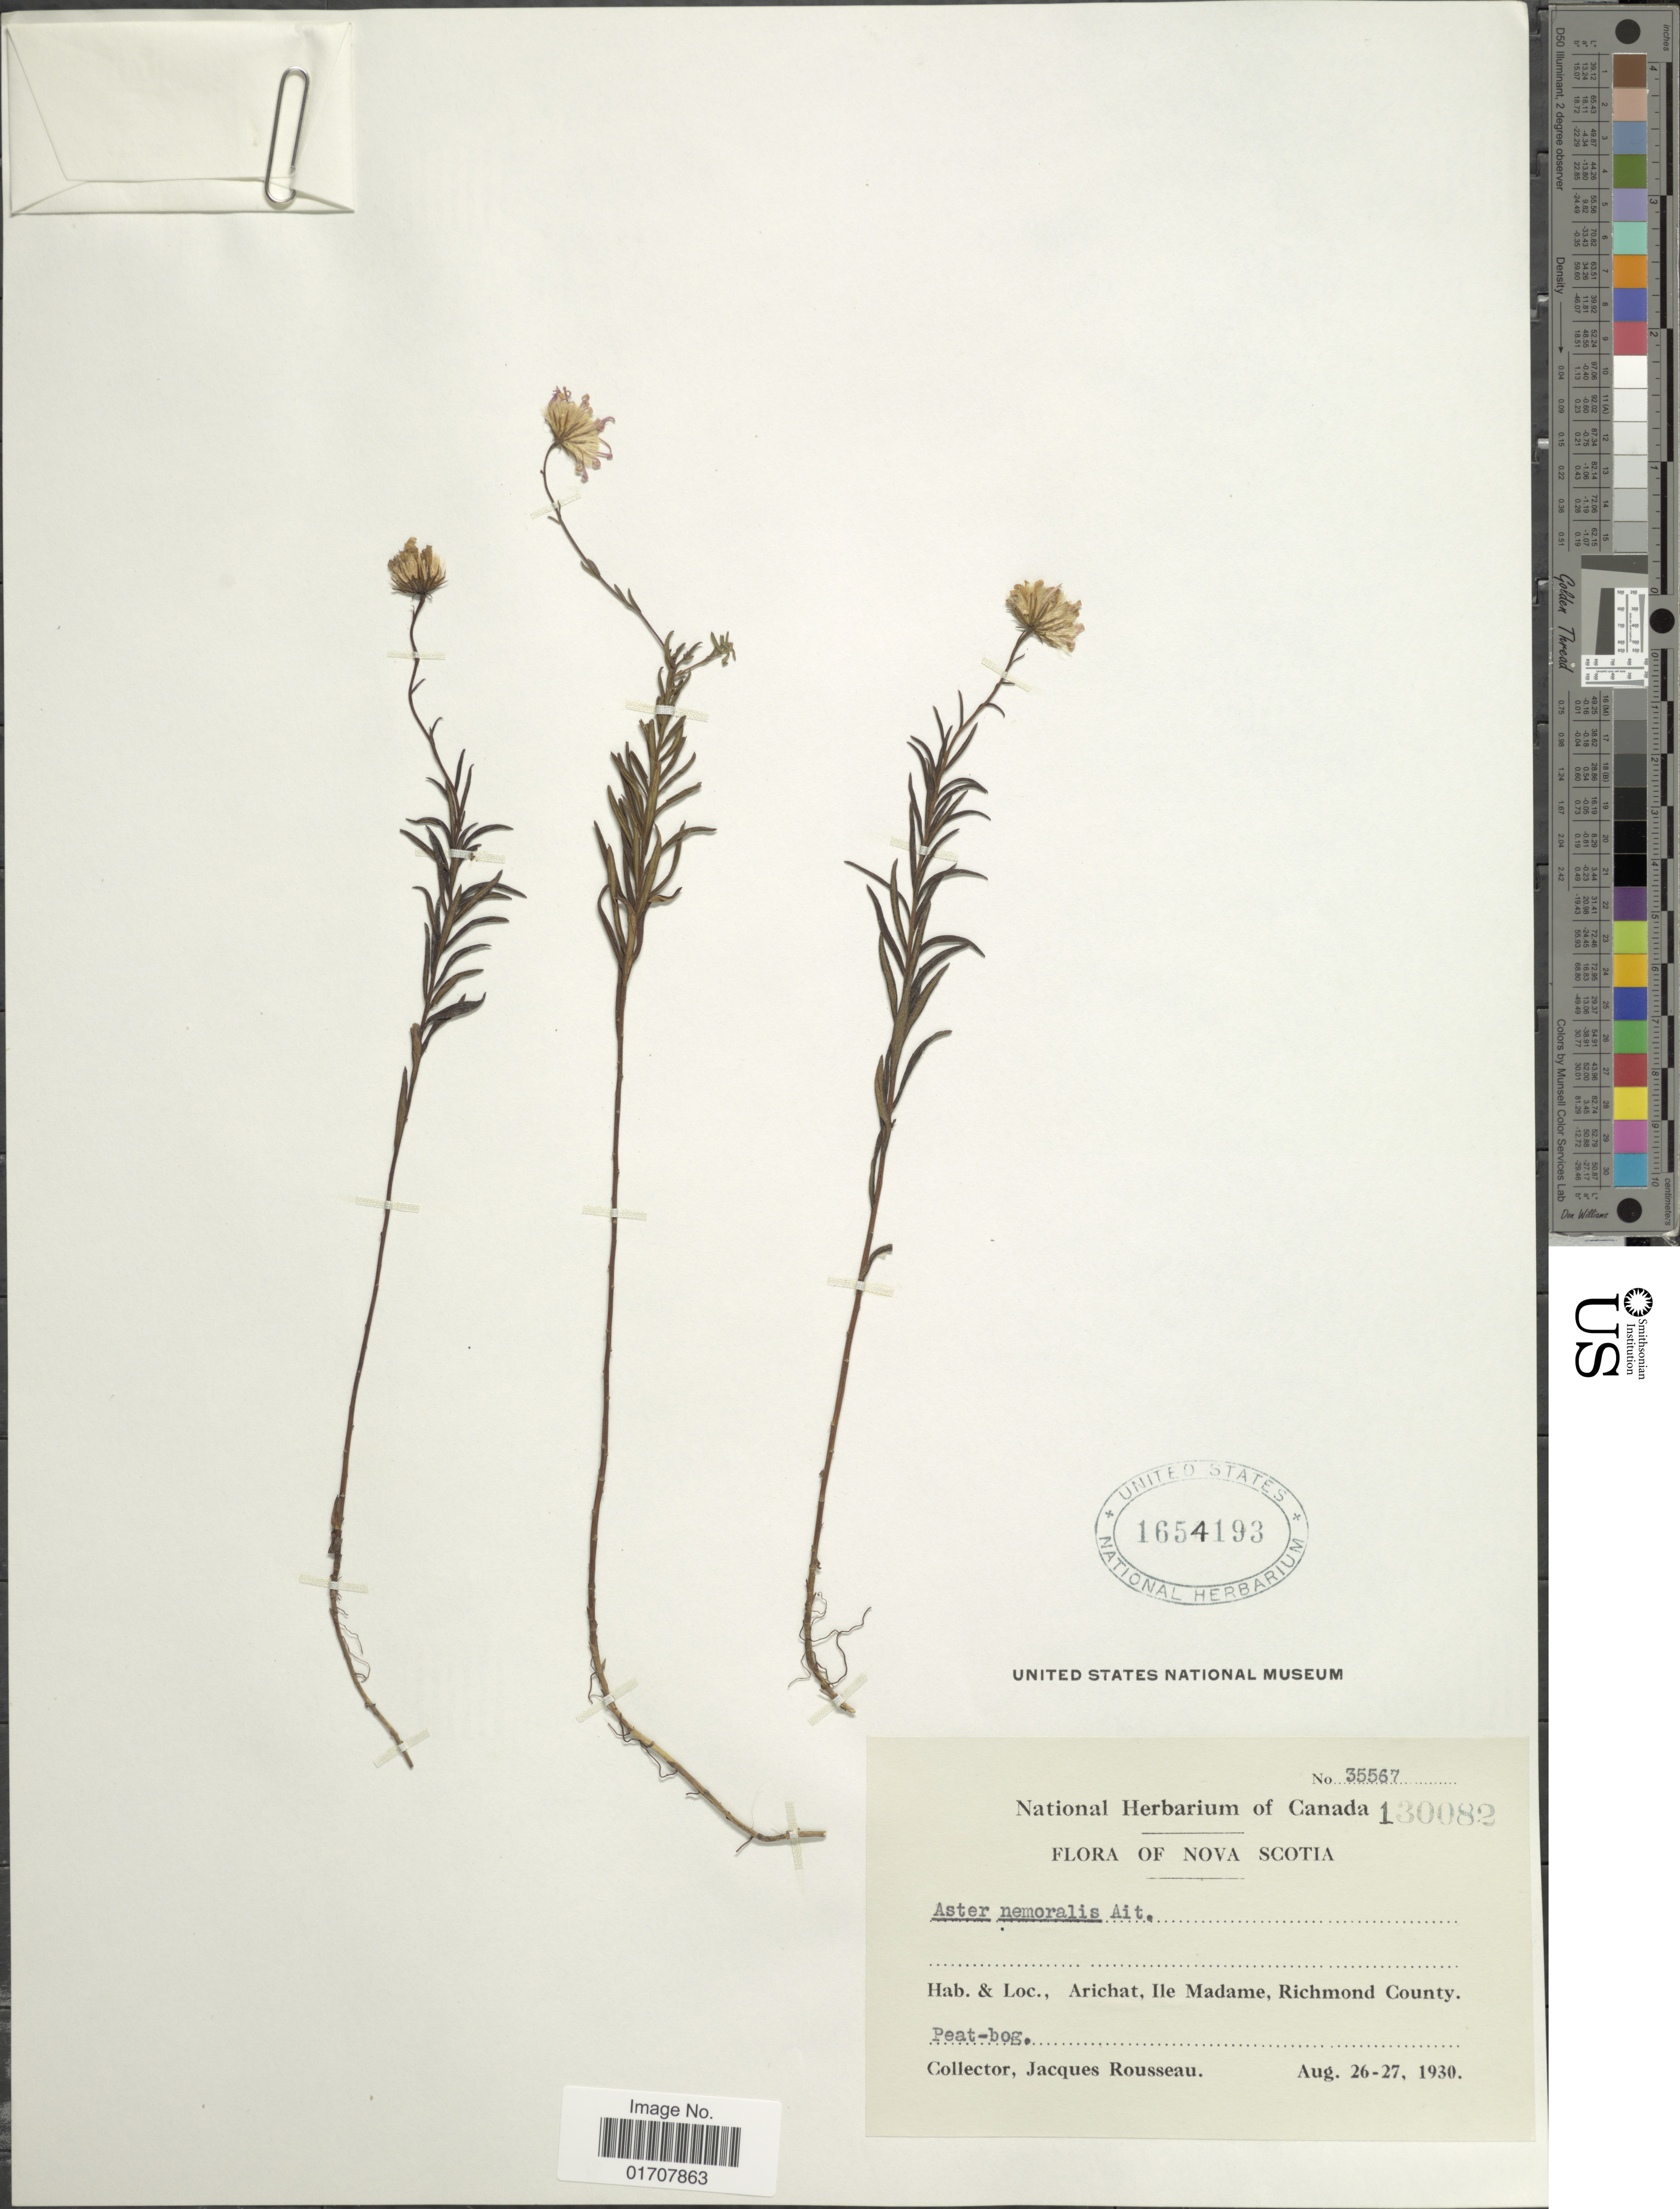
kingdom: Plantae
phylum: Tracheophyta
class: Magnoliopsida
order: Asterales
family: Asteraceae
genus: Oclemena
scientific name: Oclemena nemoralis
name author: (Aiton) Greene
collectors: J. Rousseau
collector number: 35567/130082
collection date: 1930-08-26/1930-08-27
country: Canada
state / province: Nova Scotia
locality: Arichat, Ile Madame, Richmond County, Peat-bog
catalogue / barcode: US 1654193